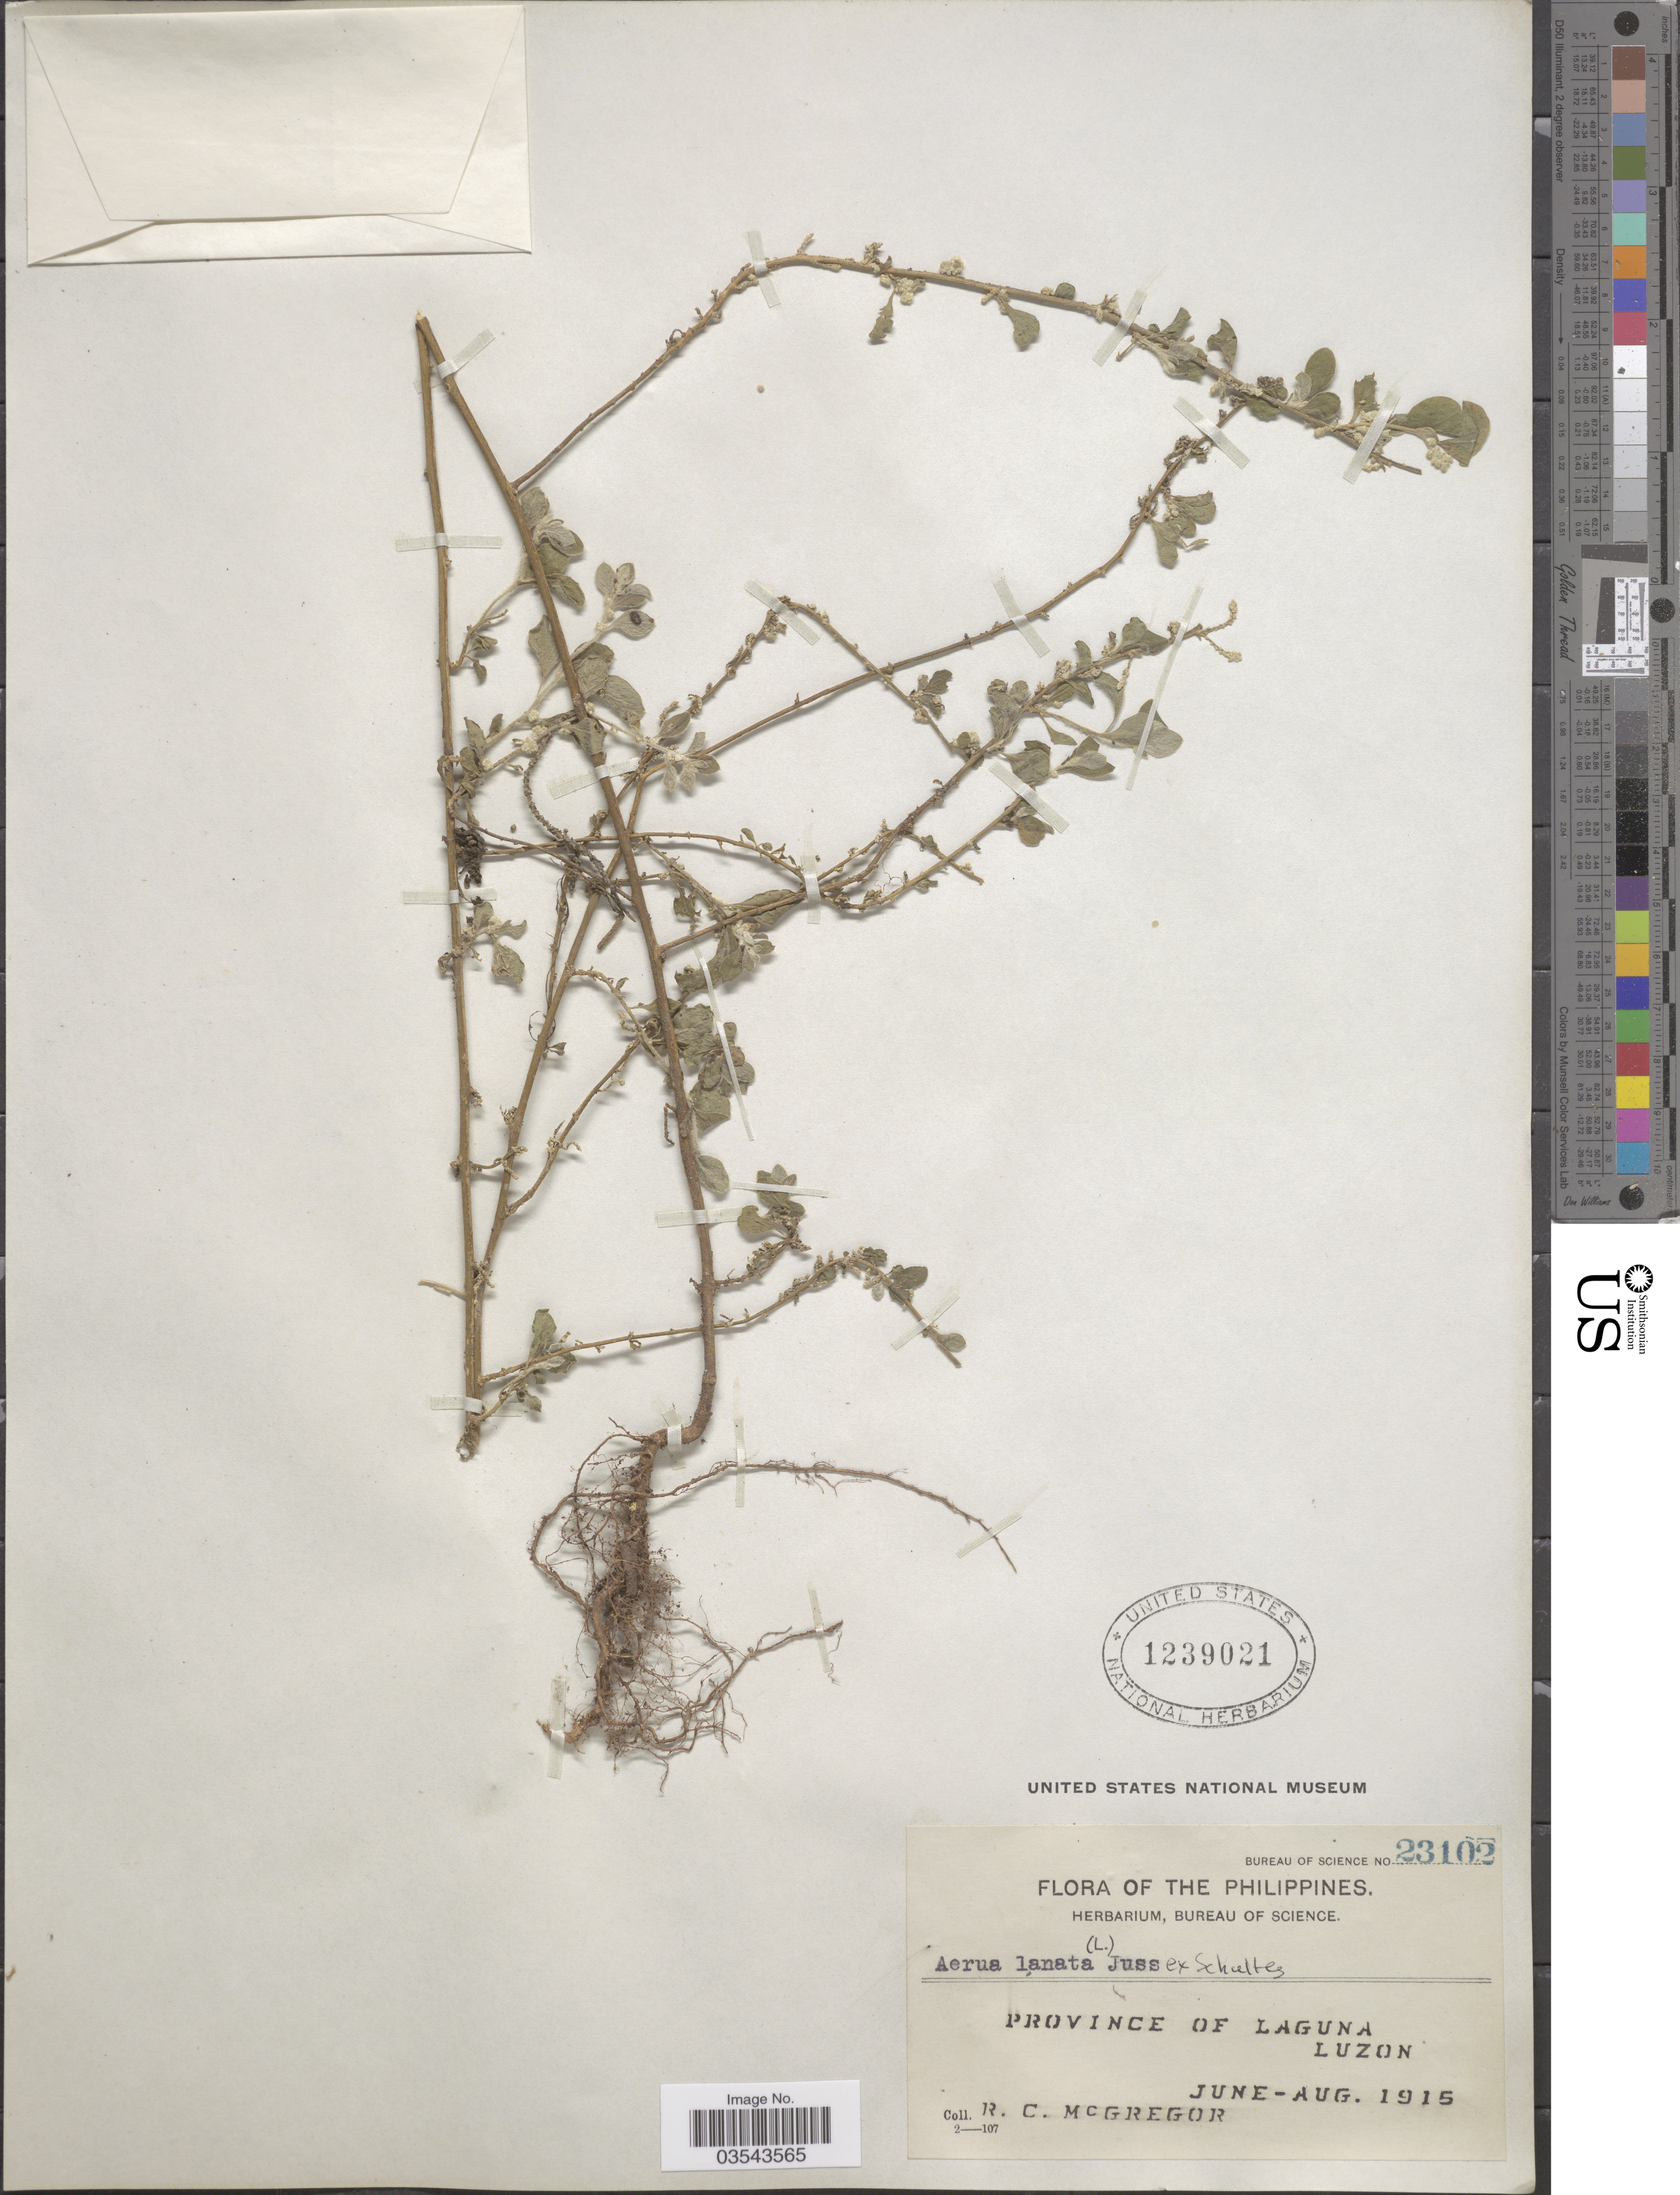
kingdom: Plantae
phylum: Tracheophyta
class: Magnoliopsida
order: Caryophyllales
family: Amaranthaceae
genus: Ouret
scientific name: Ouret lanata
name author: (L.) Kuntze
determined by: U.S. National Herbarium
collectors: R. C. McGregor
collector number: Bureau of Science 23102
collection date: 1915-06/1915-08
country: Philippines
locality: Province of Laguna. Luzon.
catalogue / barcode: US 1239021